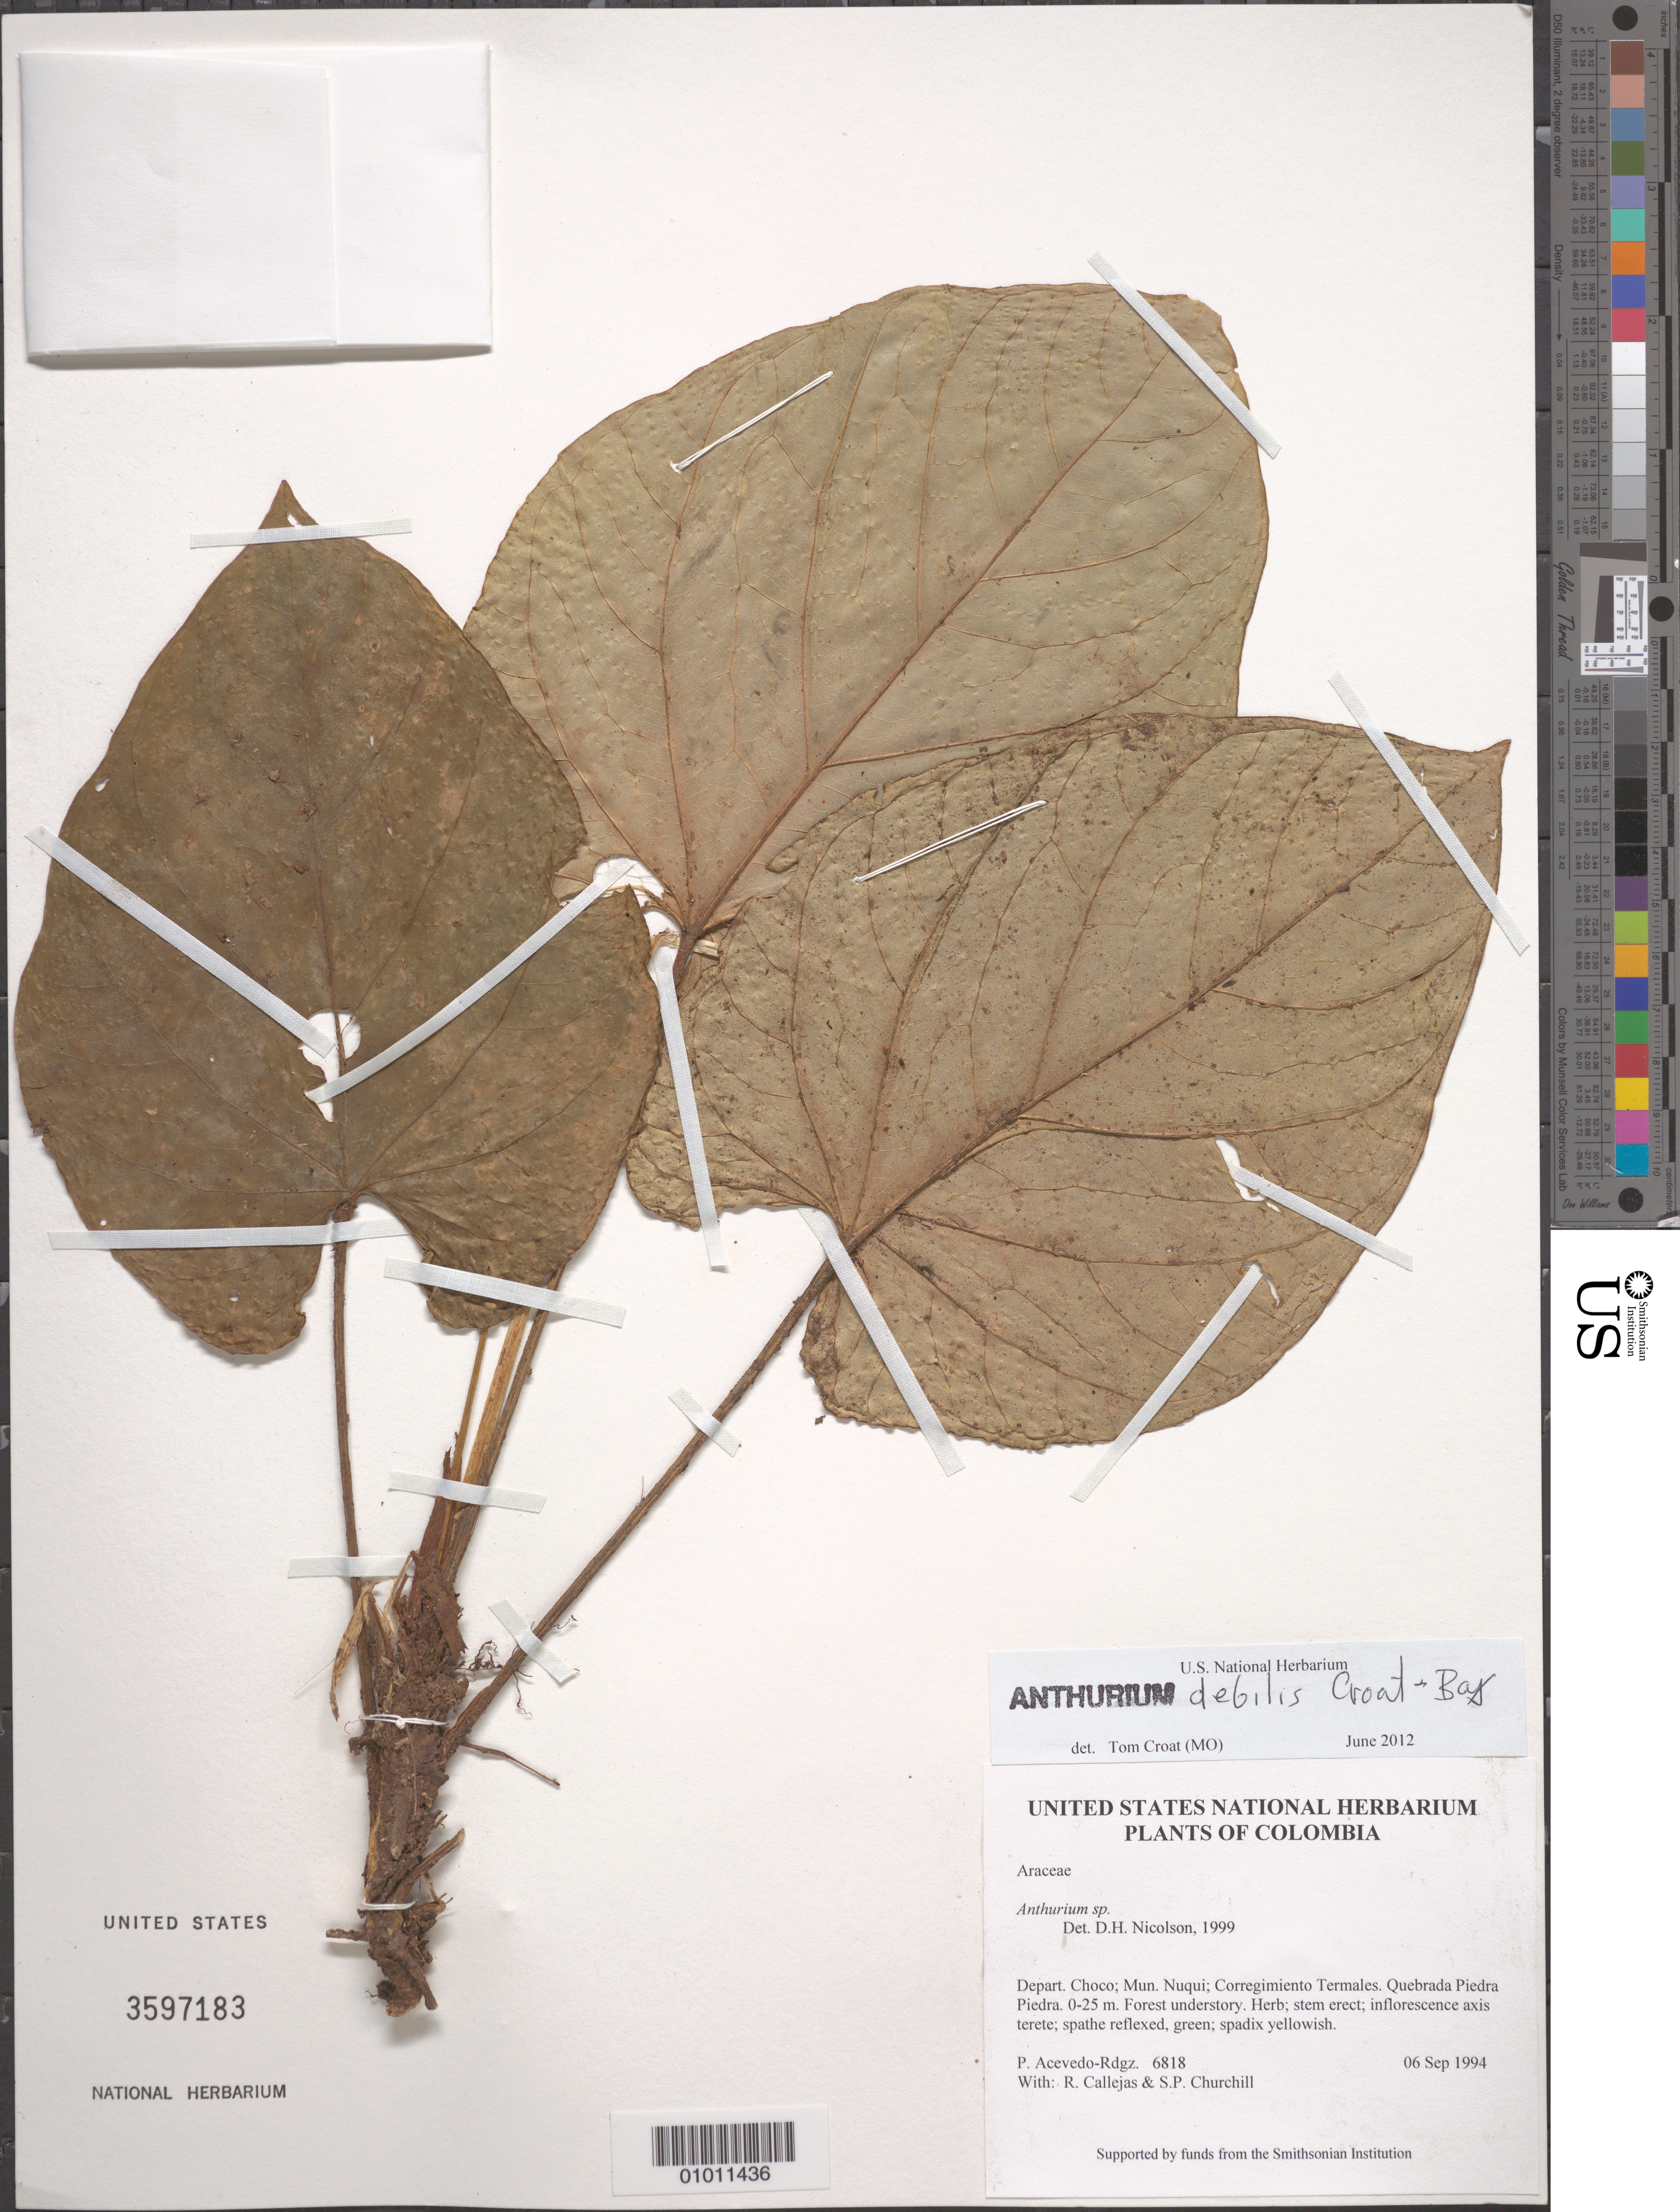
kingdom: Plantae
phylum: Tracheophyta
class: Liliopsida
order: Alismatales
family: Araceae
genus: Anthurium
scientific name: Anthurium debilis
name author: Croat & D.C. Bay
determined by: Croat, Thomas B., Missouri Botanical Garden (MO)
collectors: P. Acevedo-Rodr., R. Callejas & S. Churchill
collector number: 6818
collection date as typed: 06 Sep 1994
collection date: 1994-09-06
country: Colombia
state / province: Chocó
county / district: Nuqui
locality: Depart. Choco; Mun. Nuqui; Corregimiento Termales. Quebrada Piedra Piedra.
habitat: Forest understory.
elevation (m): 0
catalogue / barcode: US 3597183